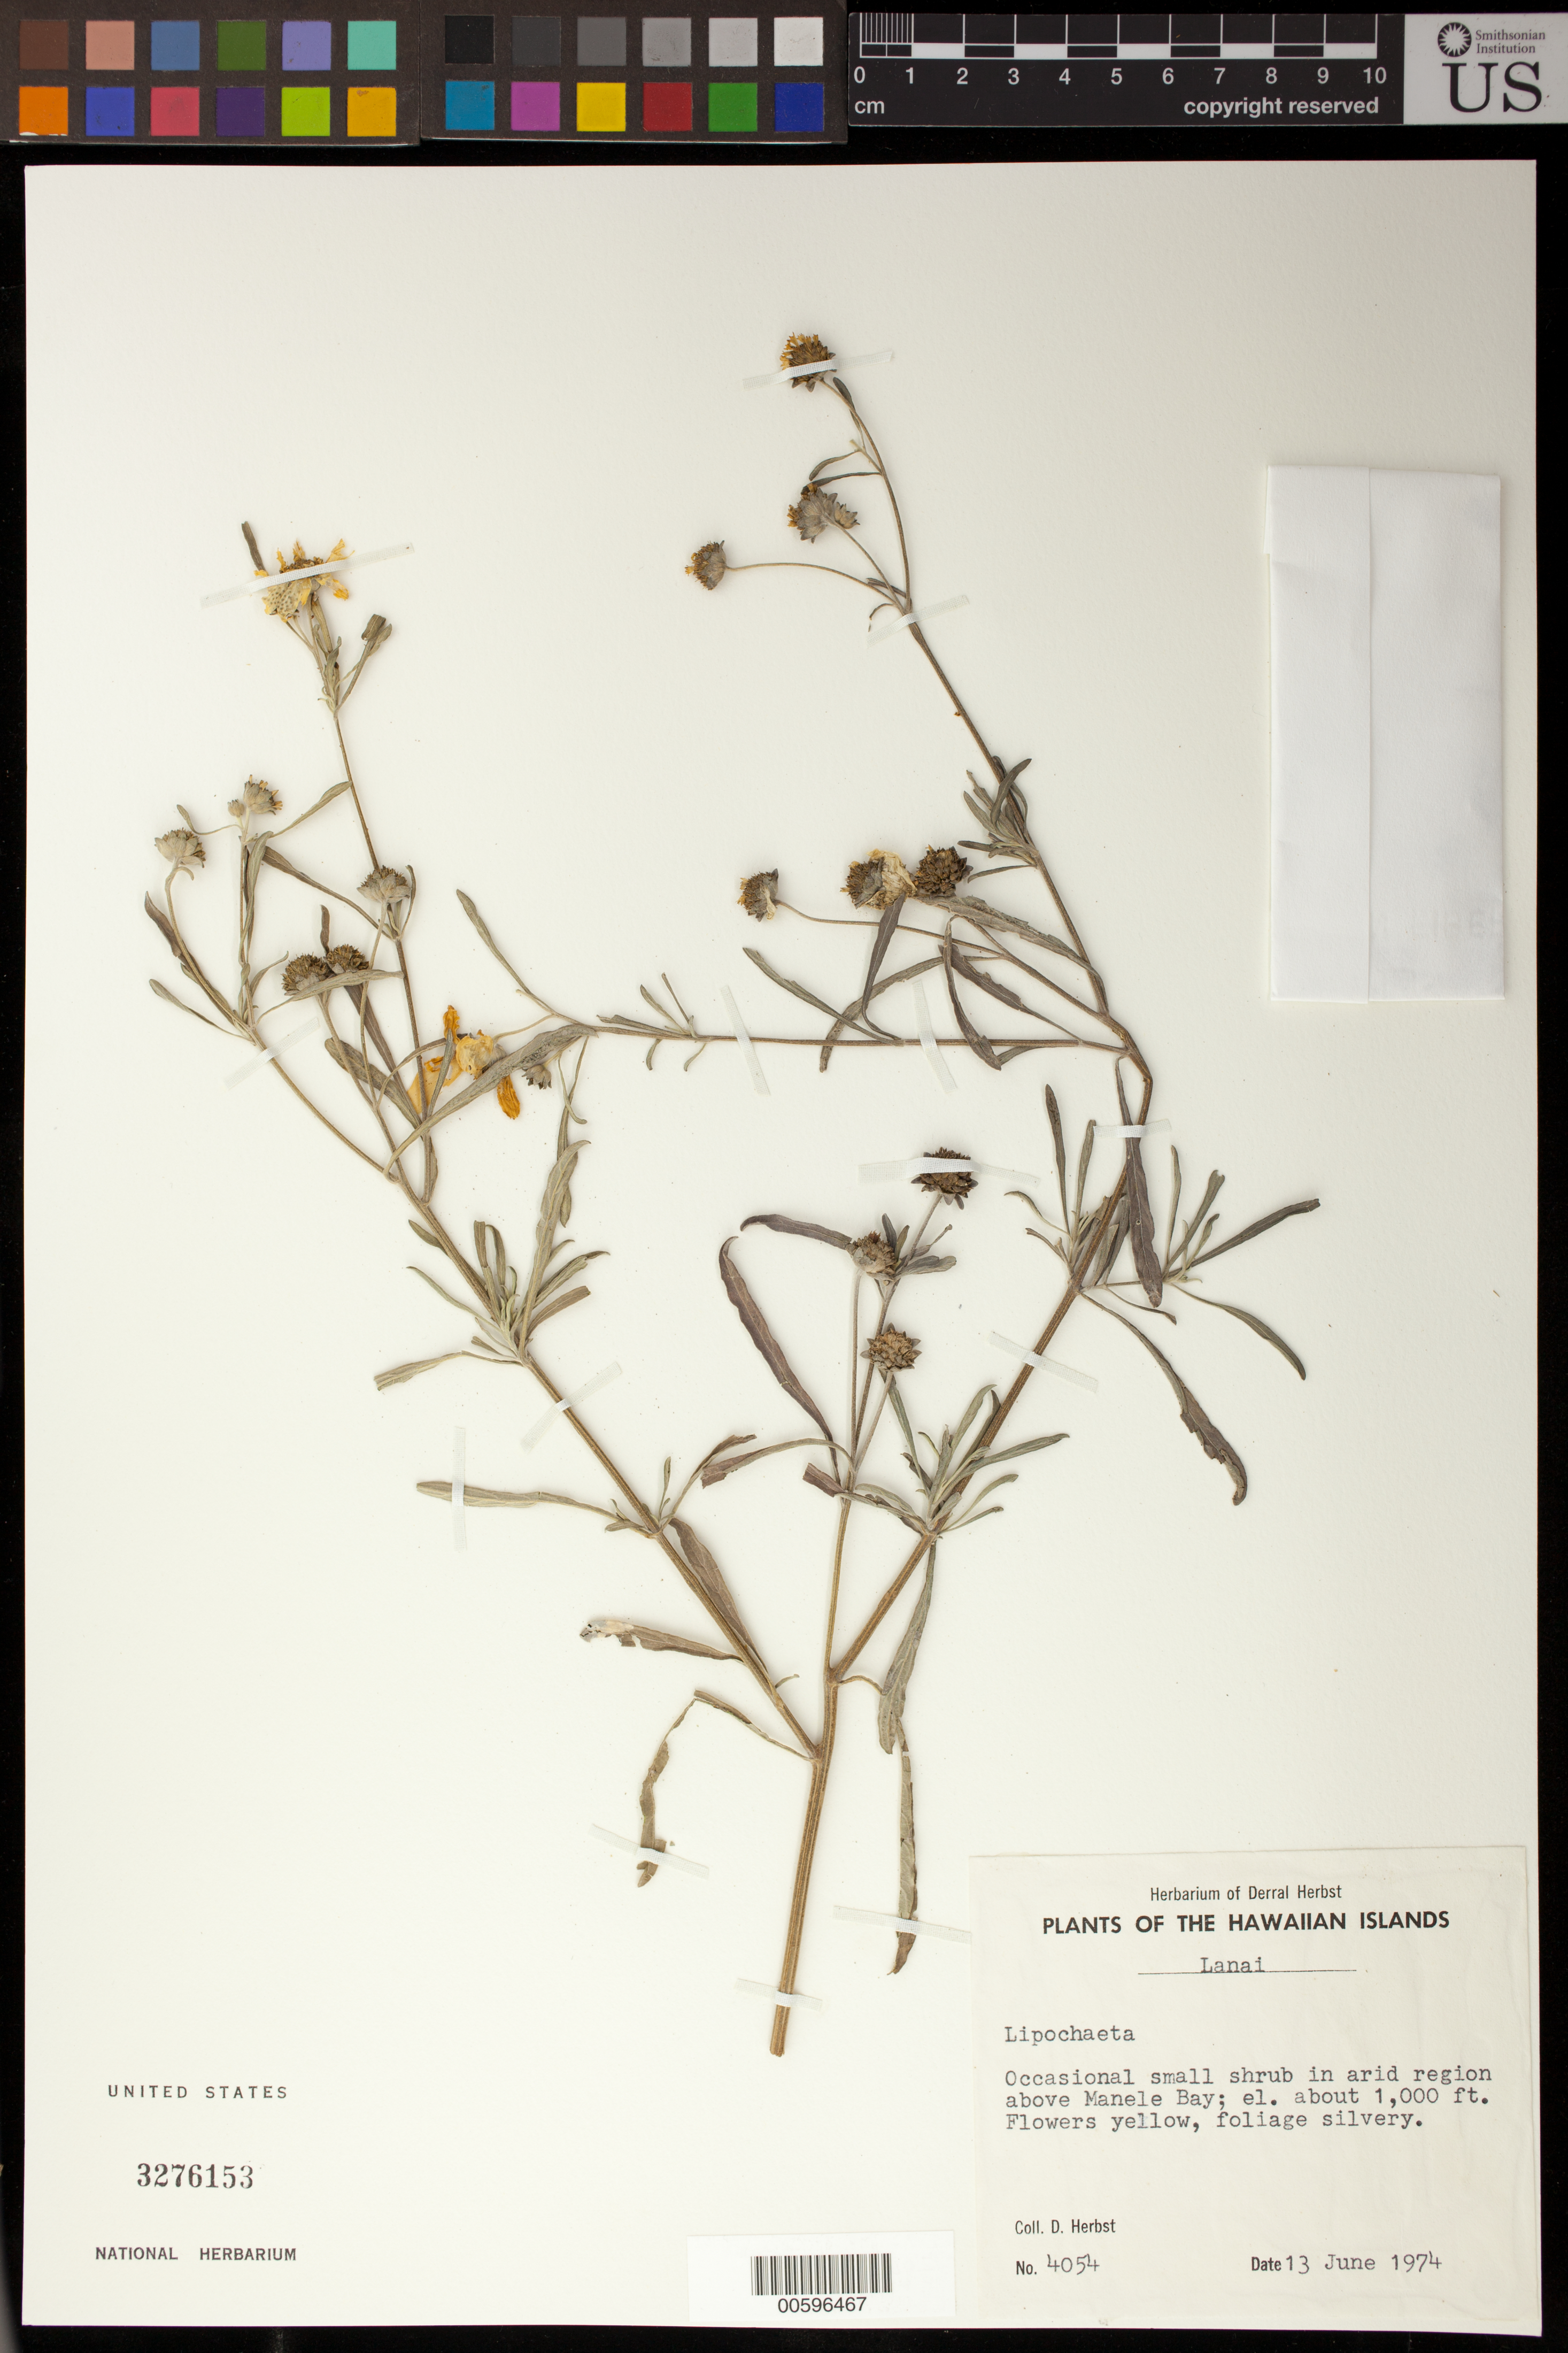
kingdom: Plantae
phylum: Tracheophyta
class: Magnoliopsida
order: Asterales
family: Asteraceae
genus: Lipochaeta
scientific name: Lipochaeta sp.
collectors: D. R. Herbst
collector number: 4054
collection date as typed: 13 Jun 1974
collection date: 1974-06-13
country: United States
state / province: Hawaii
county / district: Maui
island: Lana'i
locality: Above Manele Bay.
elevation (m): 305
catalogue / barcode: US 3276153